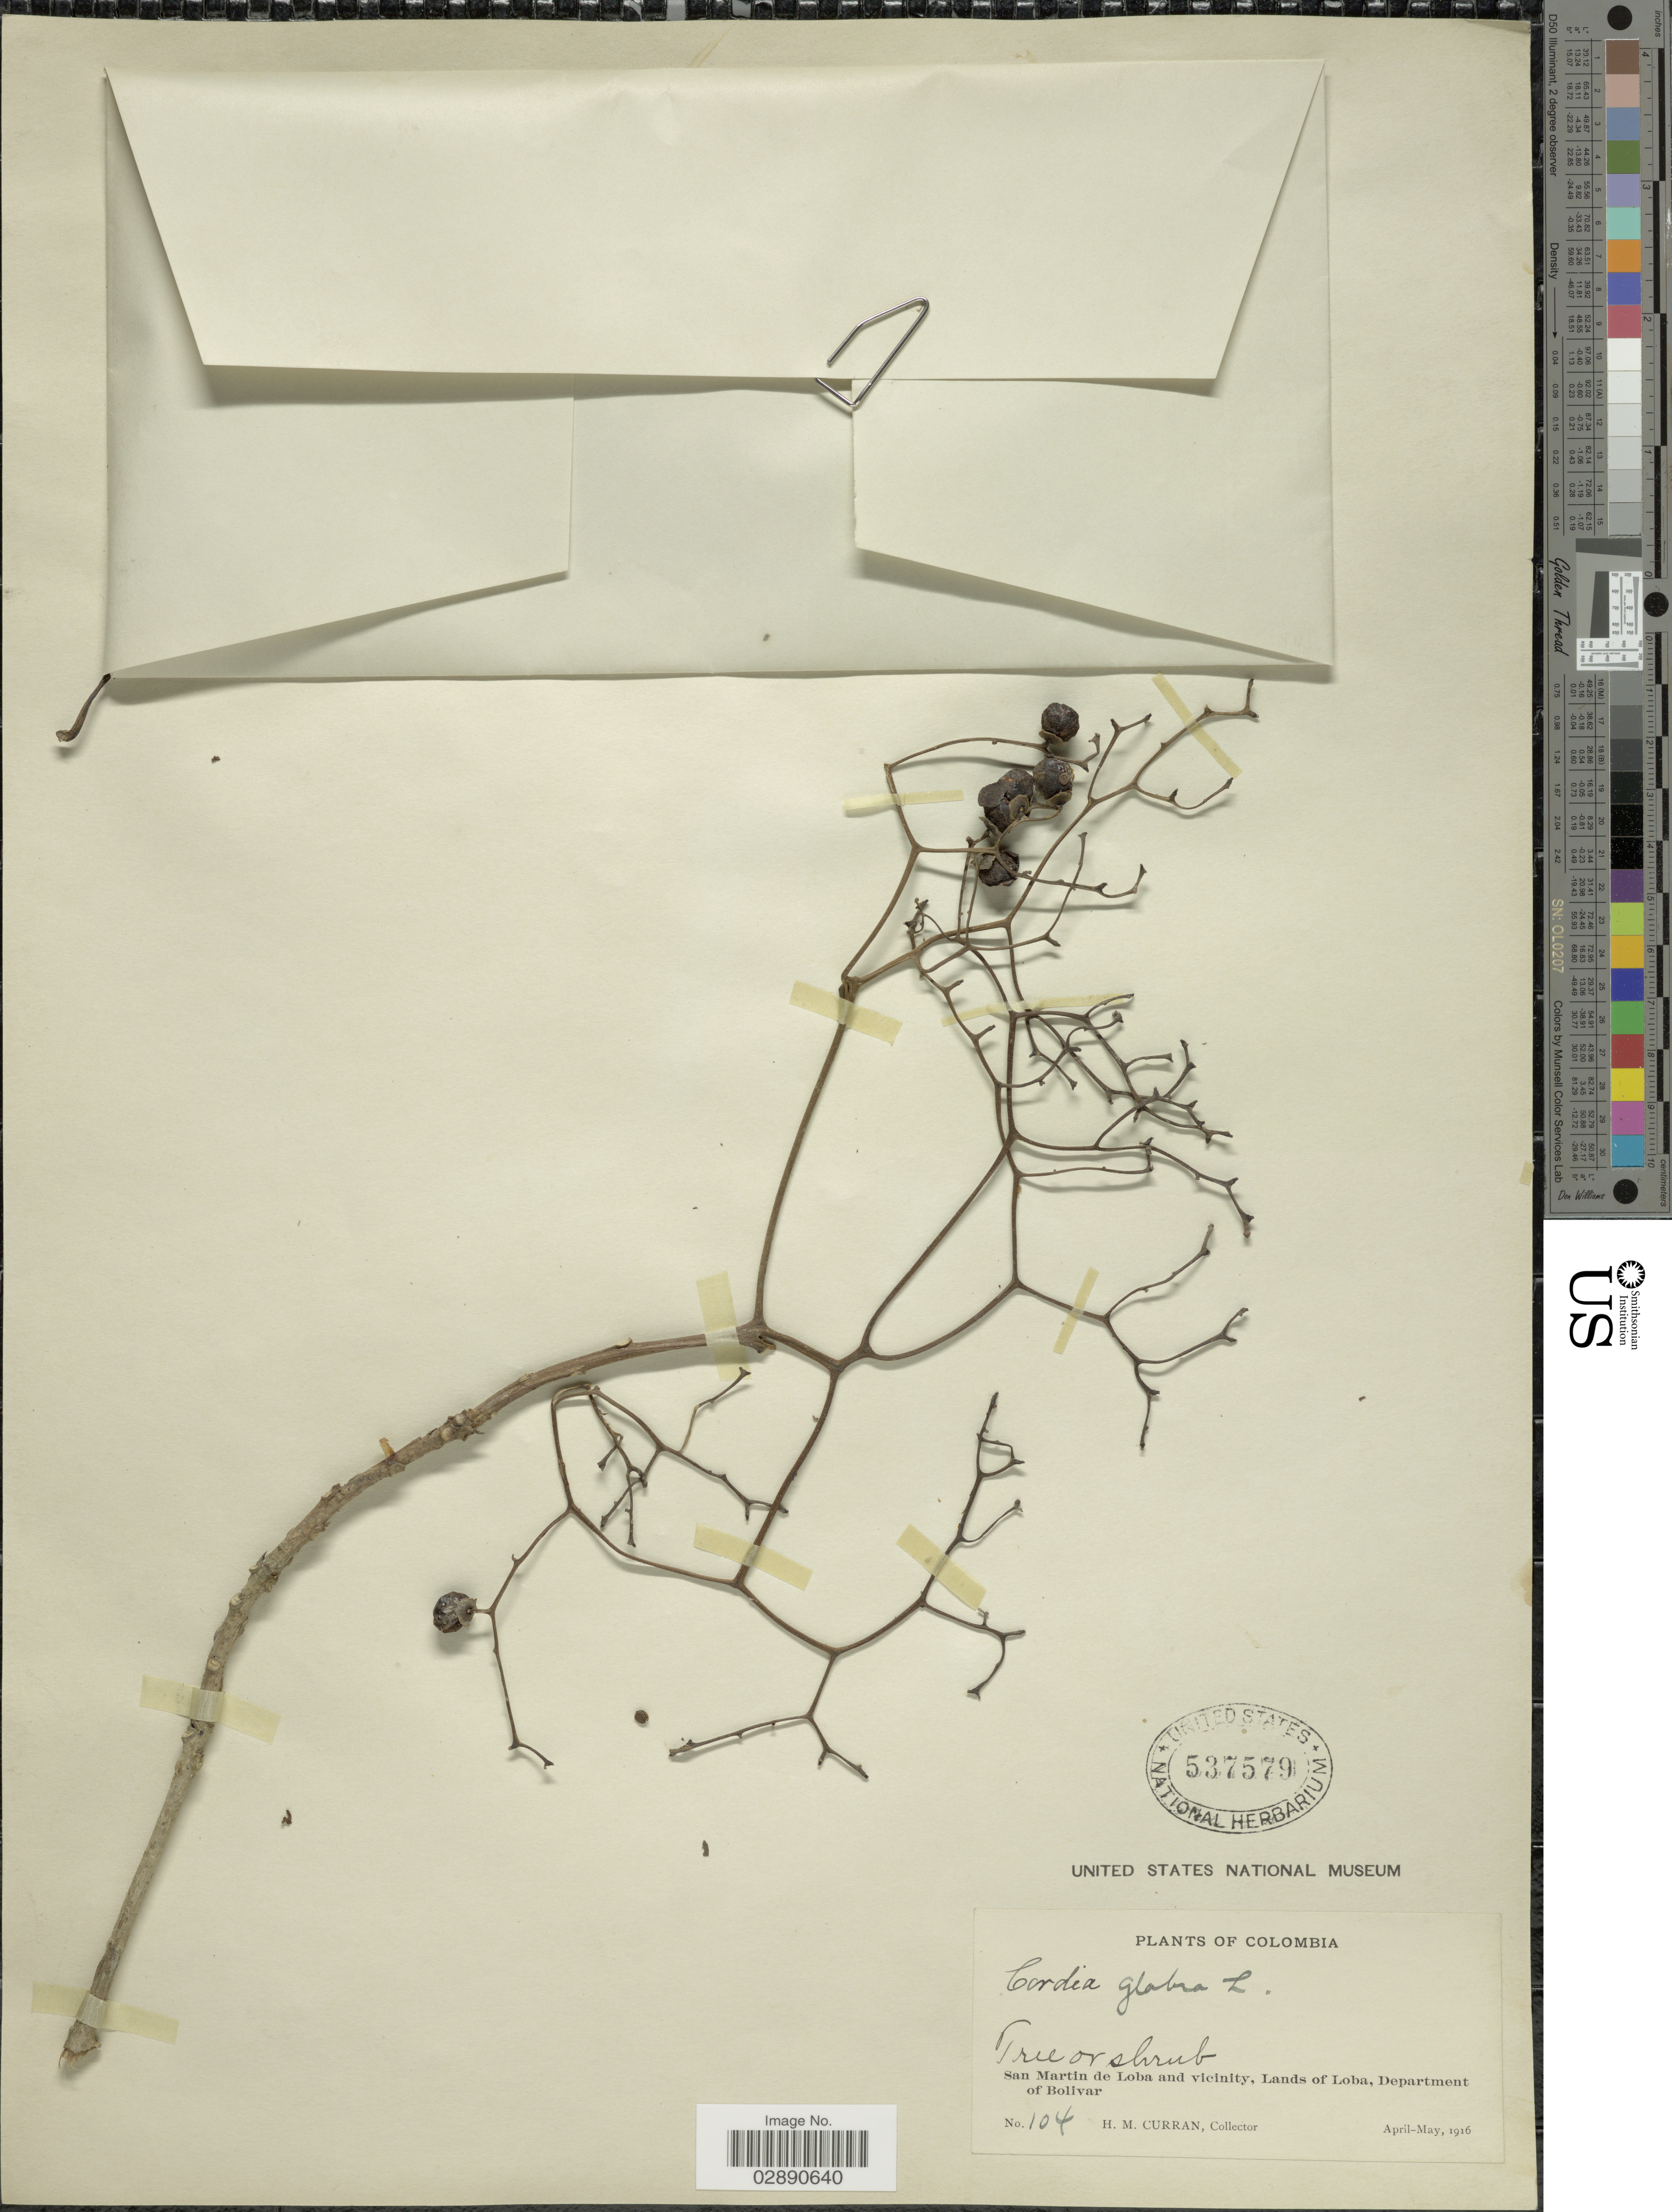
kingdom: Plantae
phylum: Tracheophyta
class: Magnoliopsida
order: Boraginales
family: Cordiaceae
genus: Cordia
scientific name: Cordia collococca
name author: L.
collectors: H. M. Curran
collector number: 104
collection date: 1916-04/1916-05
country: Colombia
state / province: Bolívar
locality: San Martin de Loba and vicinity, Lands of Loba, Department of Bolivar.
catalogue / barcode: US 537579